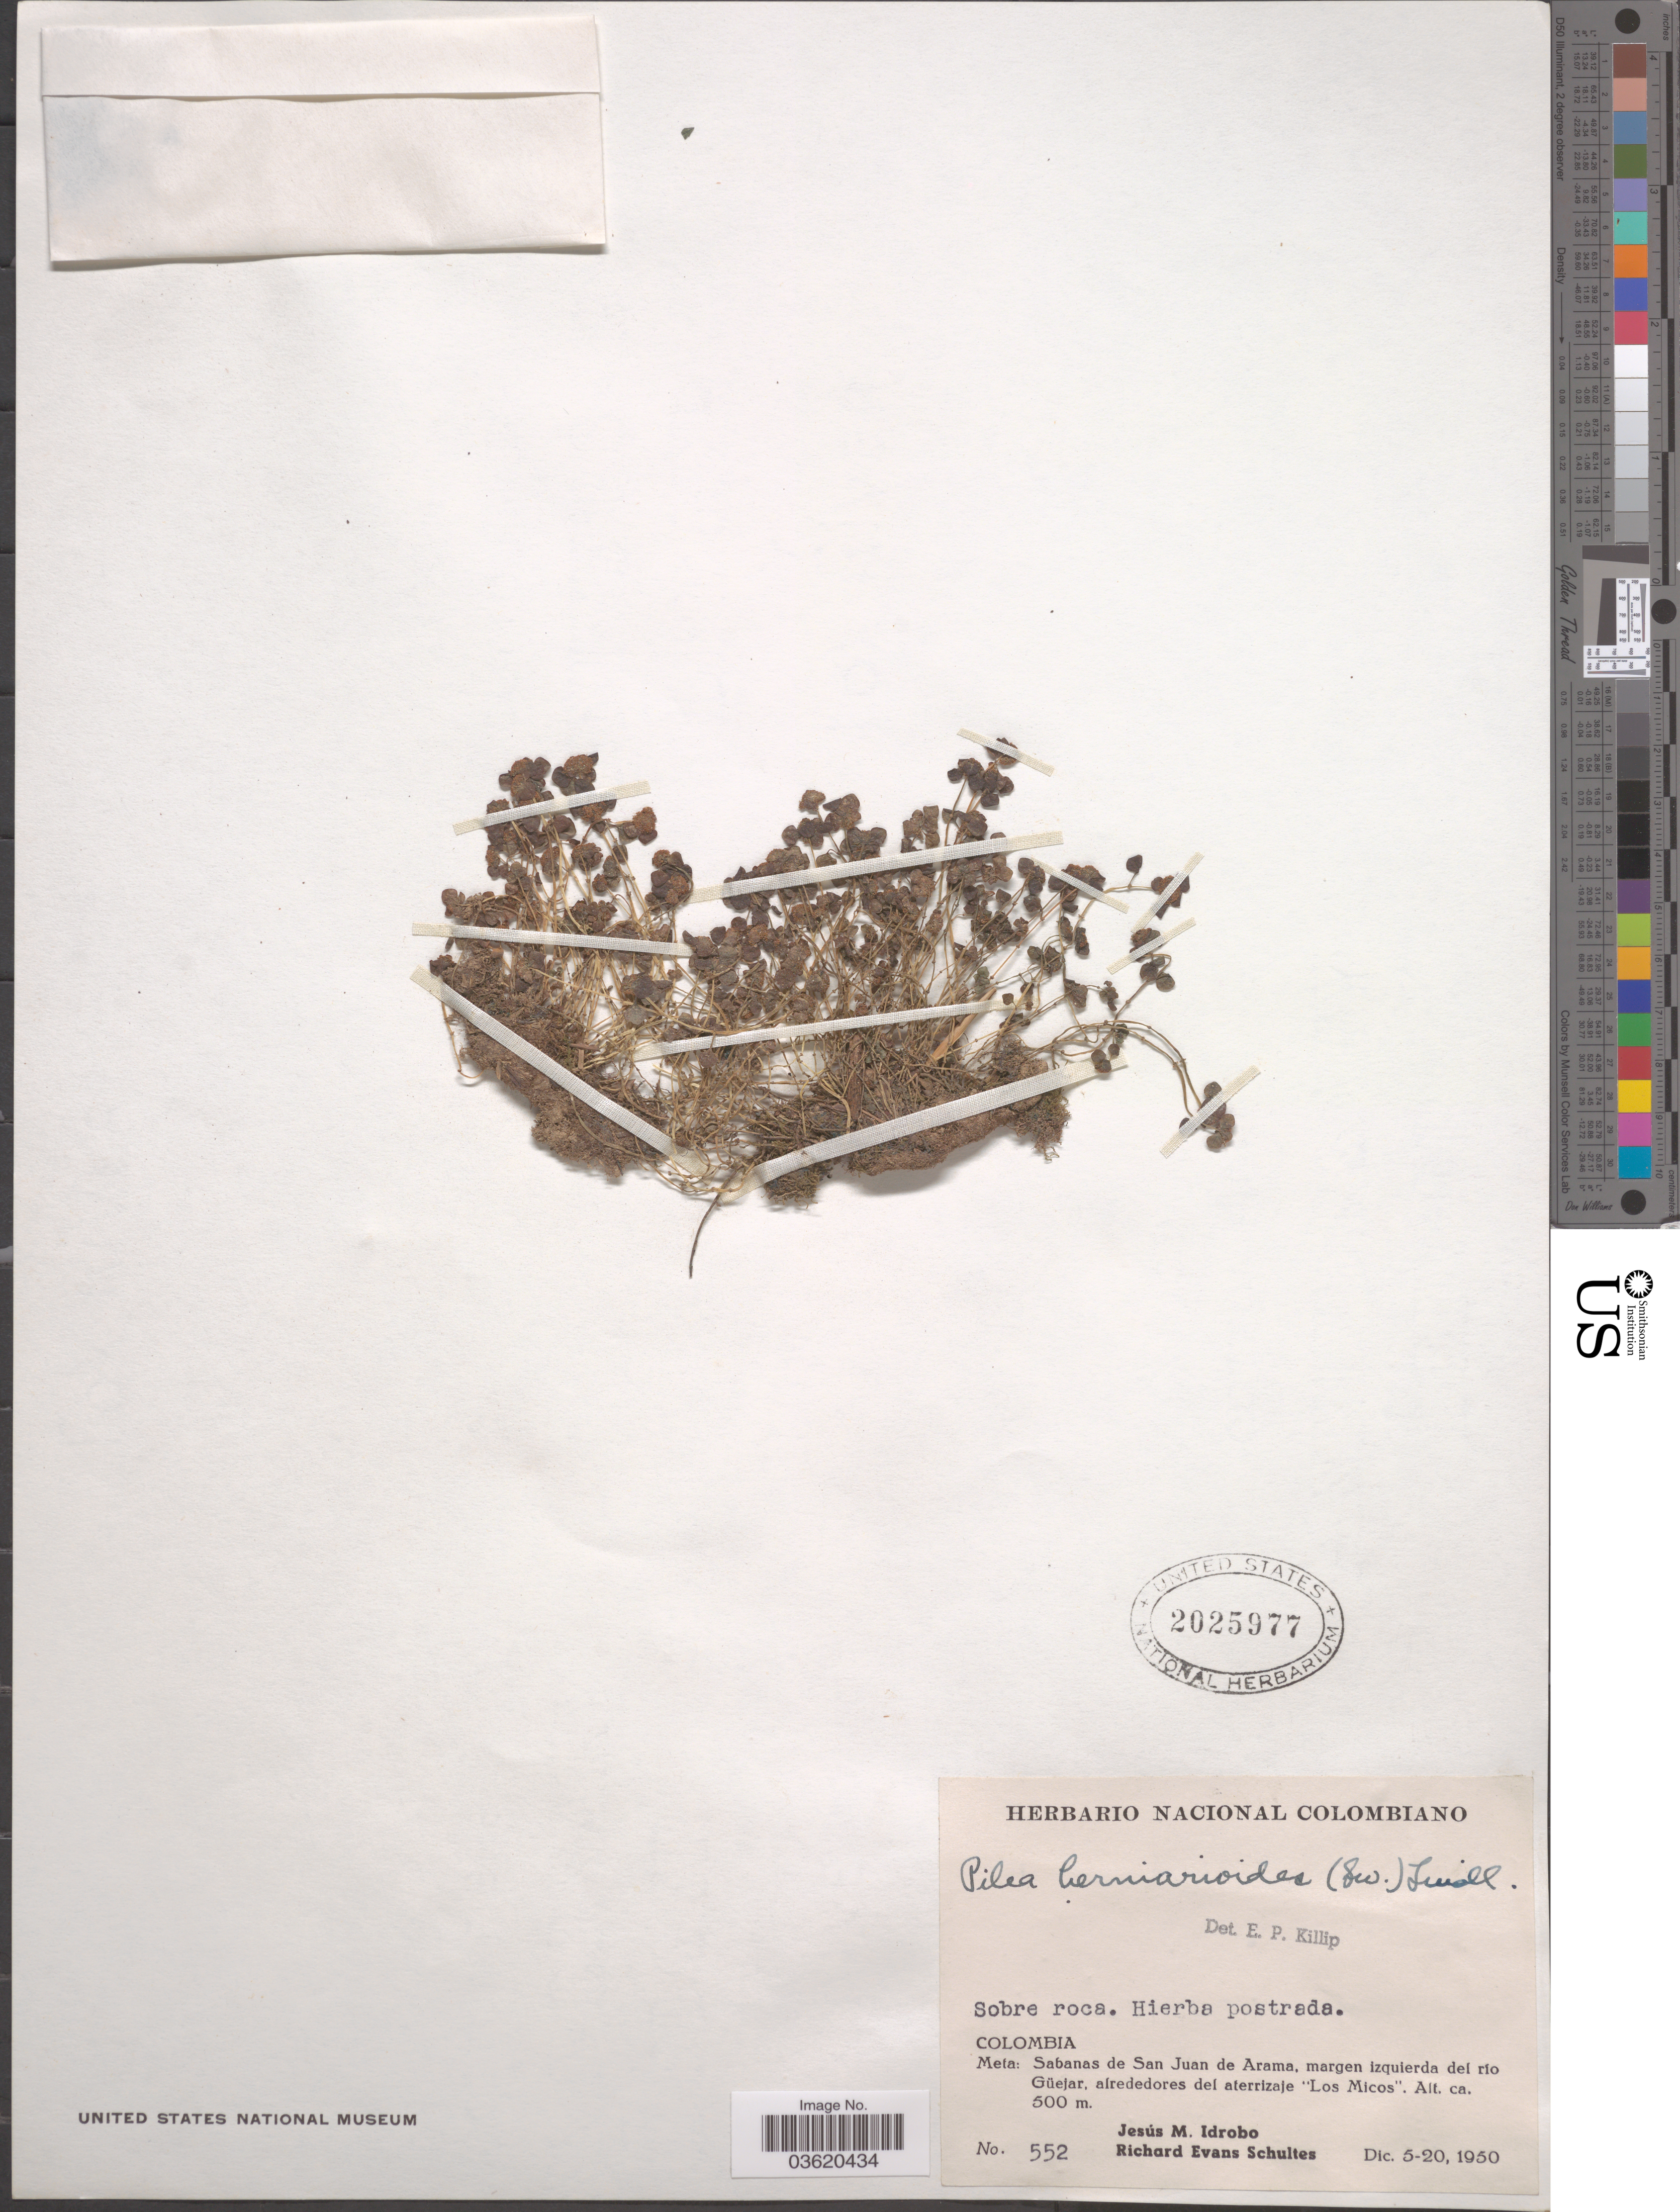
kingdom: Plantae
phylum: Tracheophyta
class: Magnoliopsida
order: Rosales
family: Urticaceae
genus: Pilea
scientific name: Pilea herniarioides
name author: (Sw.) Lindl.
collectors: J. M. Idrobo & R. E. Schultes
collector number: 552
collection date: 1950-12-05/1950-12-20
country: Colombia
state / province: Meta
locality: Sabanas de San Juan de Arama, margen izquierda del rio Güejar, alrededores del aterrizaje "Los Micos".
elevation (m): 500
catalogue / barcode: US 2025977